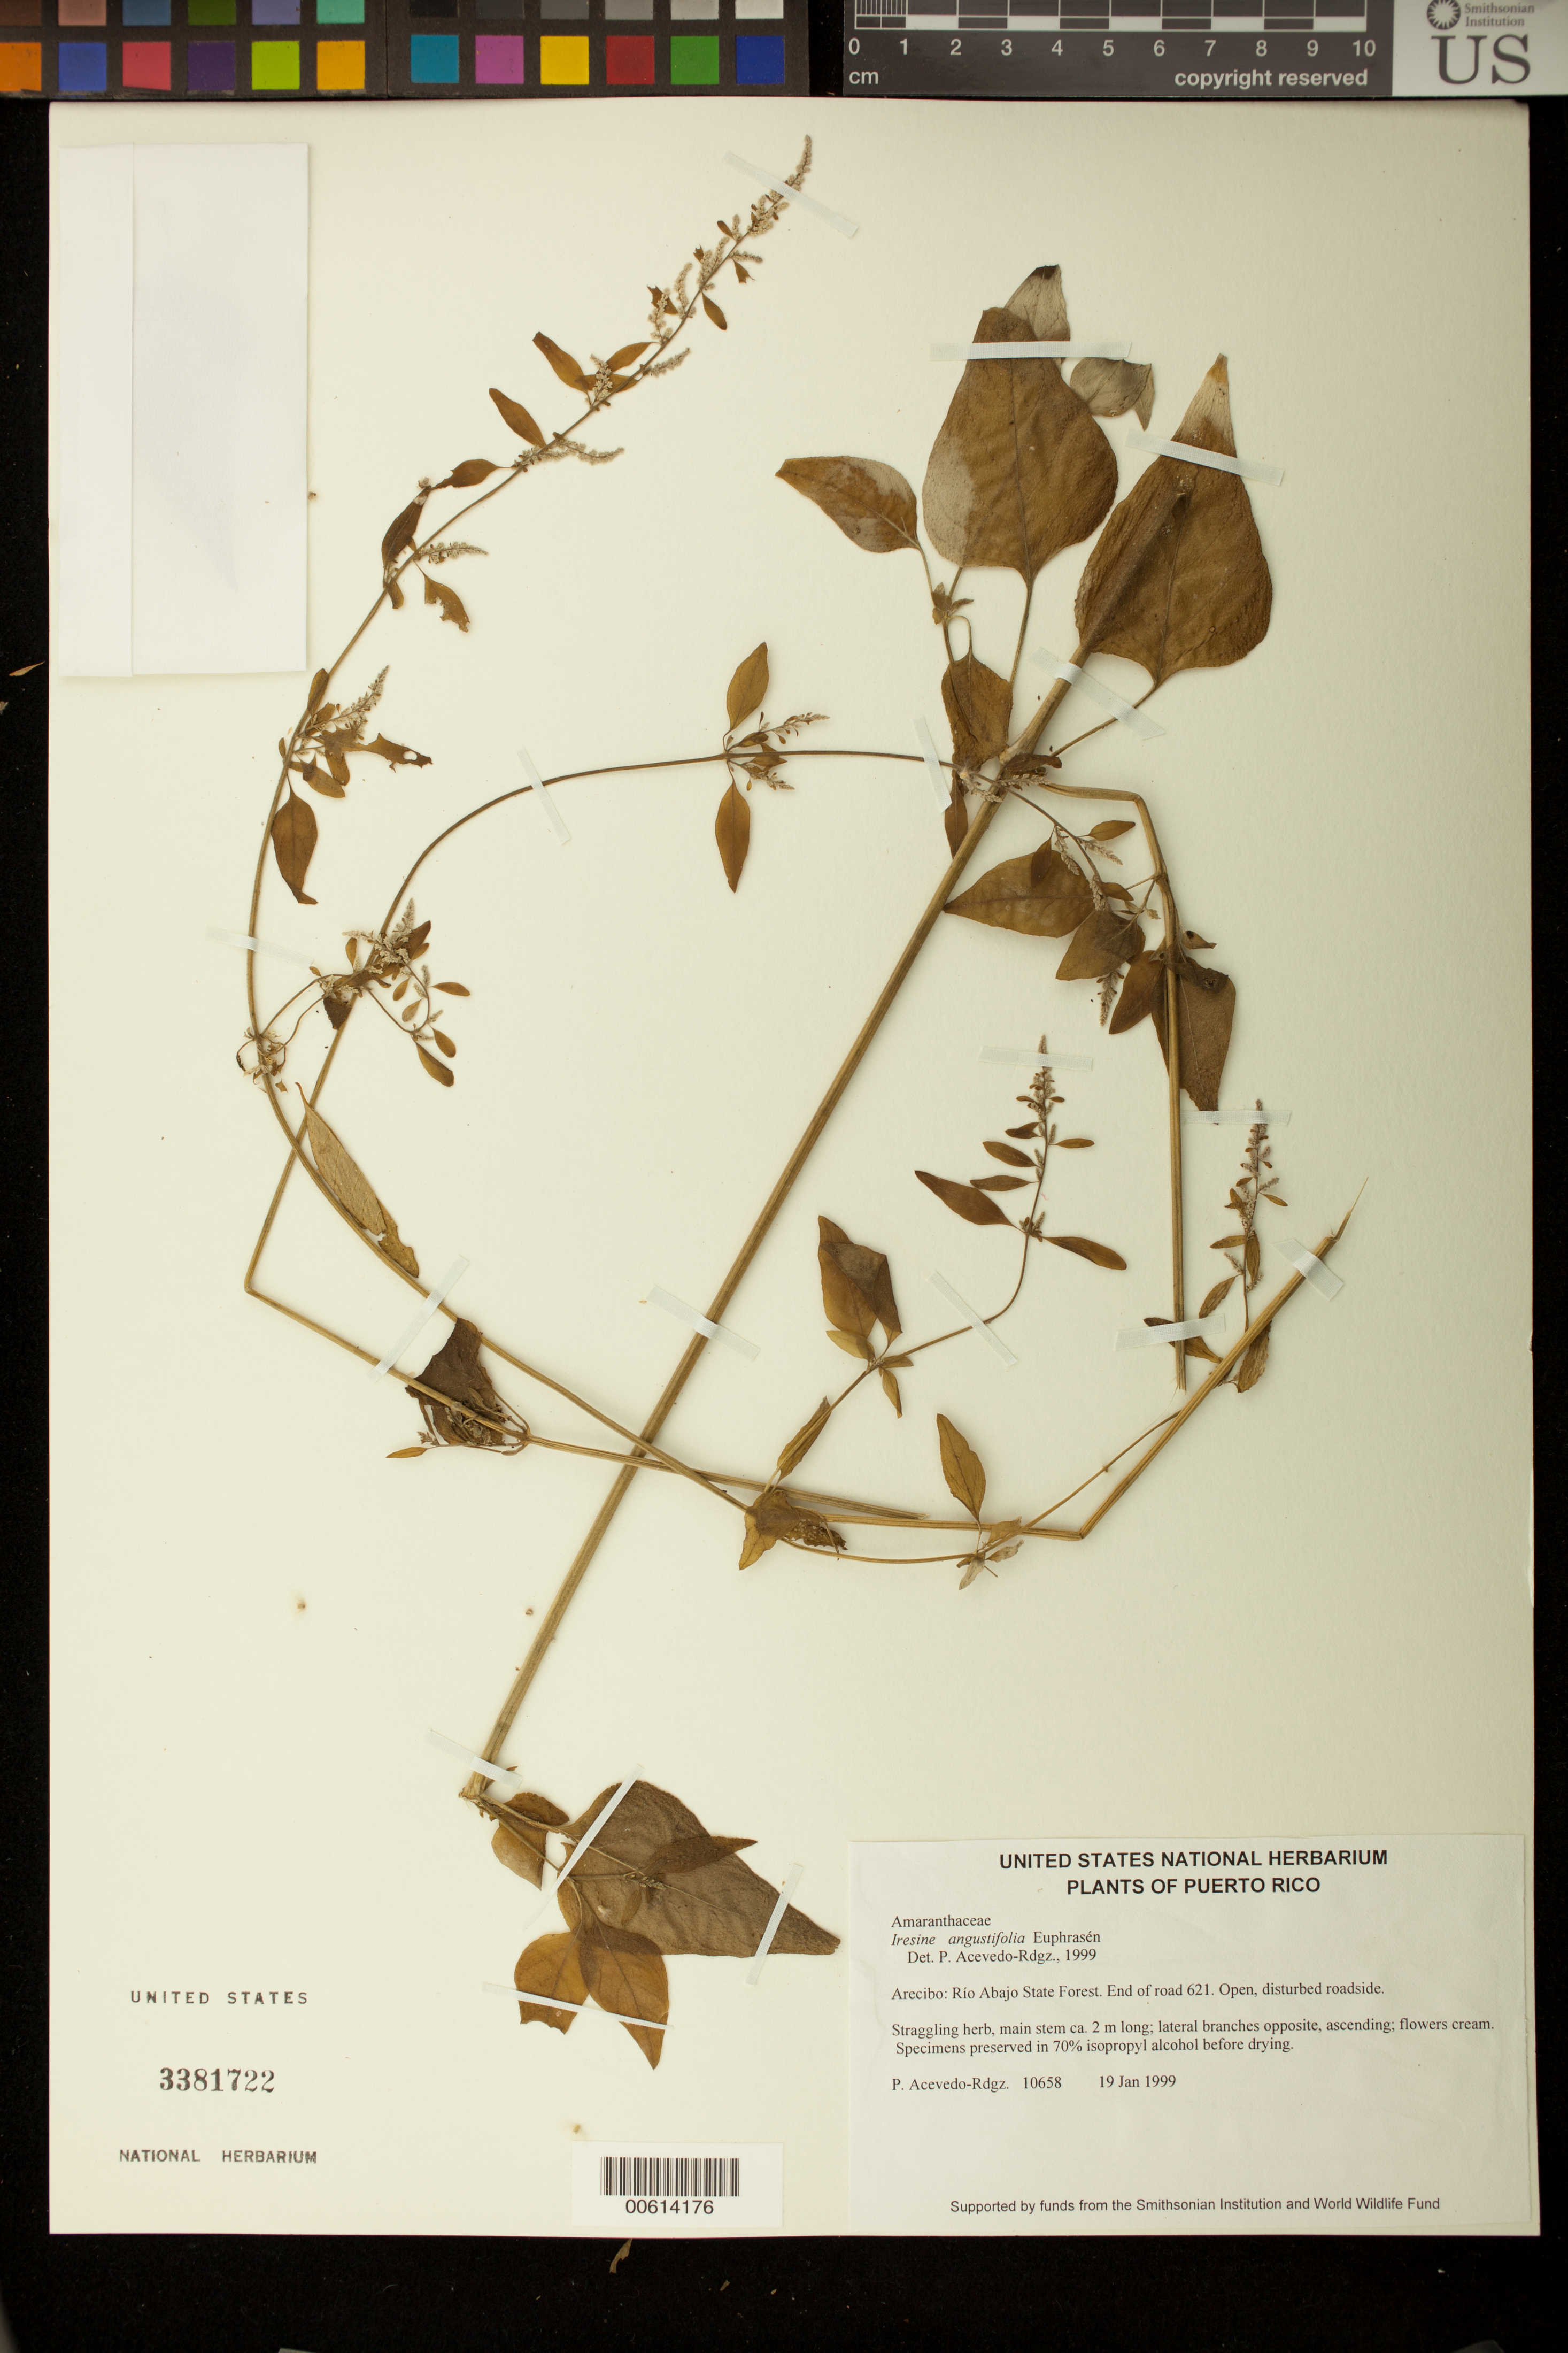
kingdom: Plantae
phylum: Tracheophyta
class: Magnoliopsida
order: Caryophyllales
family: Amaranthaceae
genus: Iresine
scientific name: Iresine angustifolia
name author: Euphrasén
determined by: Acevedo-Rodríguez, P., (BOT), Smithsonian Institution - National Museum of Natural History (UNITED STATES)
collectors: P. Acevedo-Rodr.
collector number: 10658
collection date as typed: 19 Jan 1999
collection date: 1999-01-19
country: Puerto Rico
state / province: Arecibo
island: Puerto Rico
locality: Arecibo; Río Abajo State Forest. End of road 621.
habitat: Open, disturbed roadside.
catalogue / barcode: US 3381722